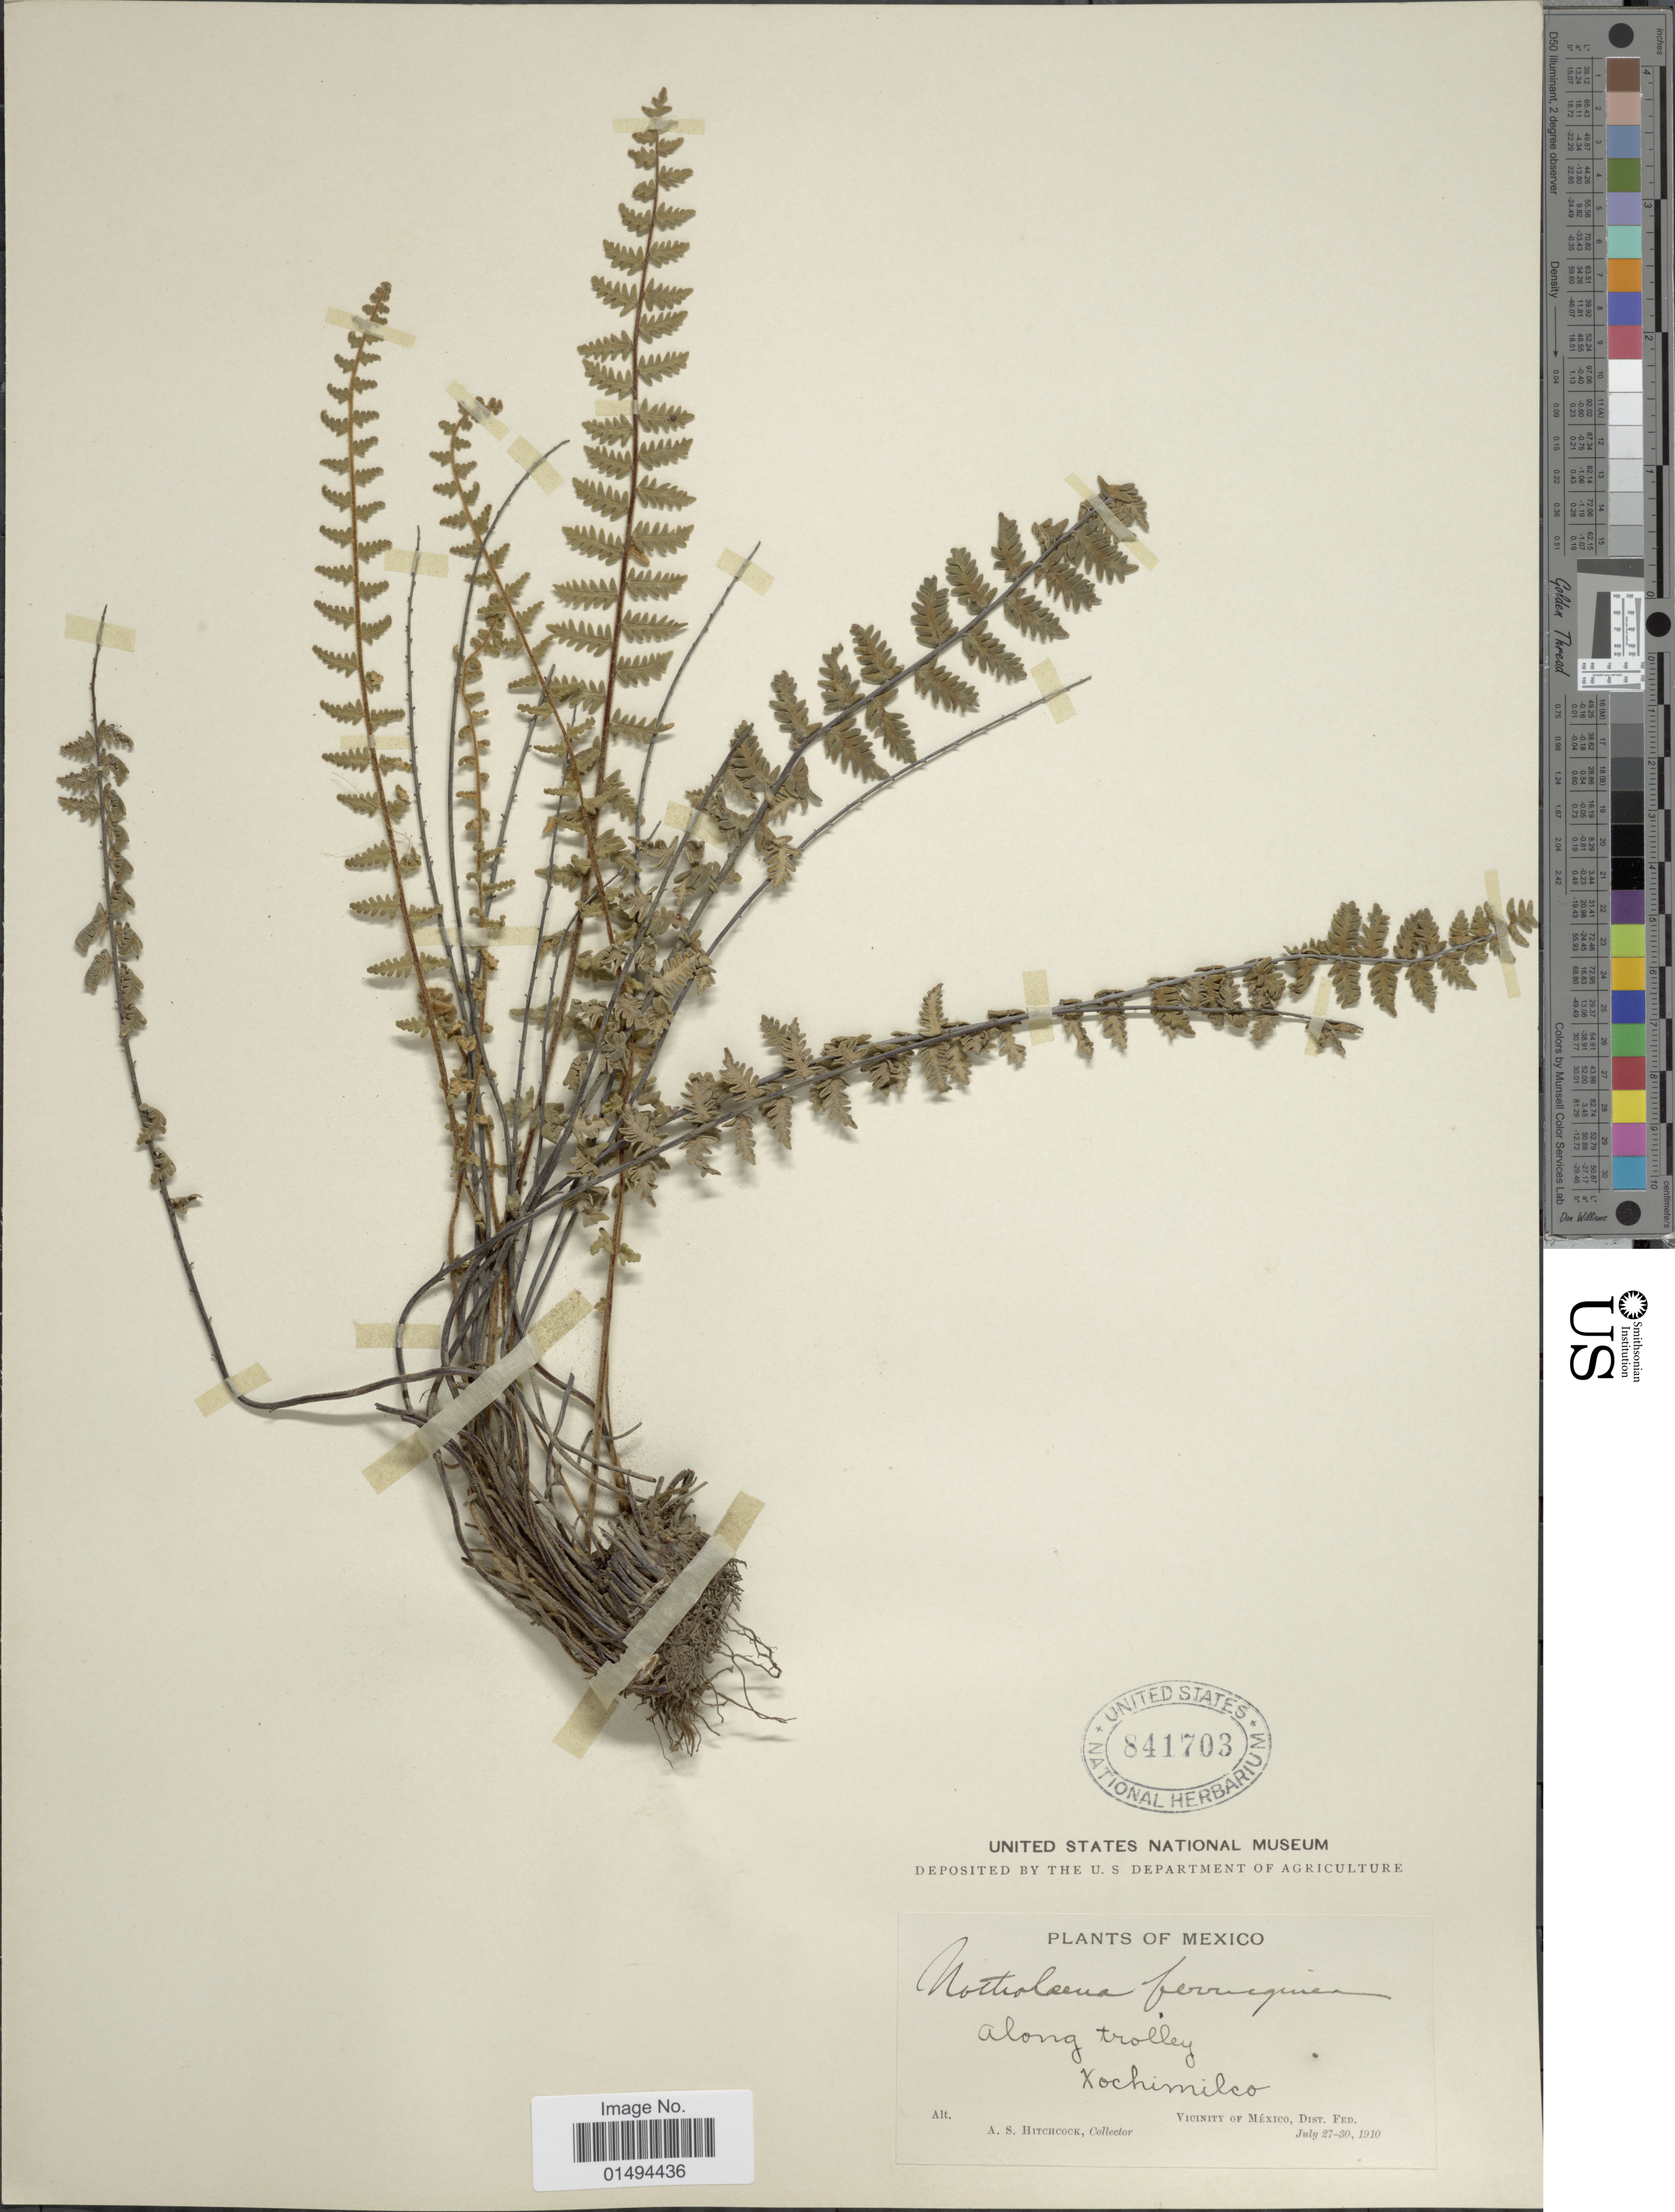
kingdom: Plantae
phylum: Tracheophyta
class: Polypodiopsida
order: Polypodiales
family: Pteridaceae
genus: Myriopteris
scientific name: Myriopteris aurea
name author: (Poir.) Grusz & Windham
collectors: A. S. Hitchcock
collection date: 1910-07-27/1910-07-30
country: Mexico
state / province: Distrito Federal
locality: Xochimilco, Vicinity of Mexico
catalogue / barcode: US 841703